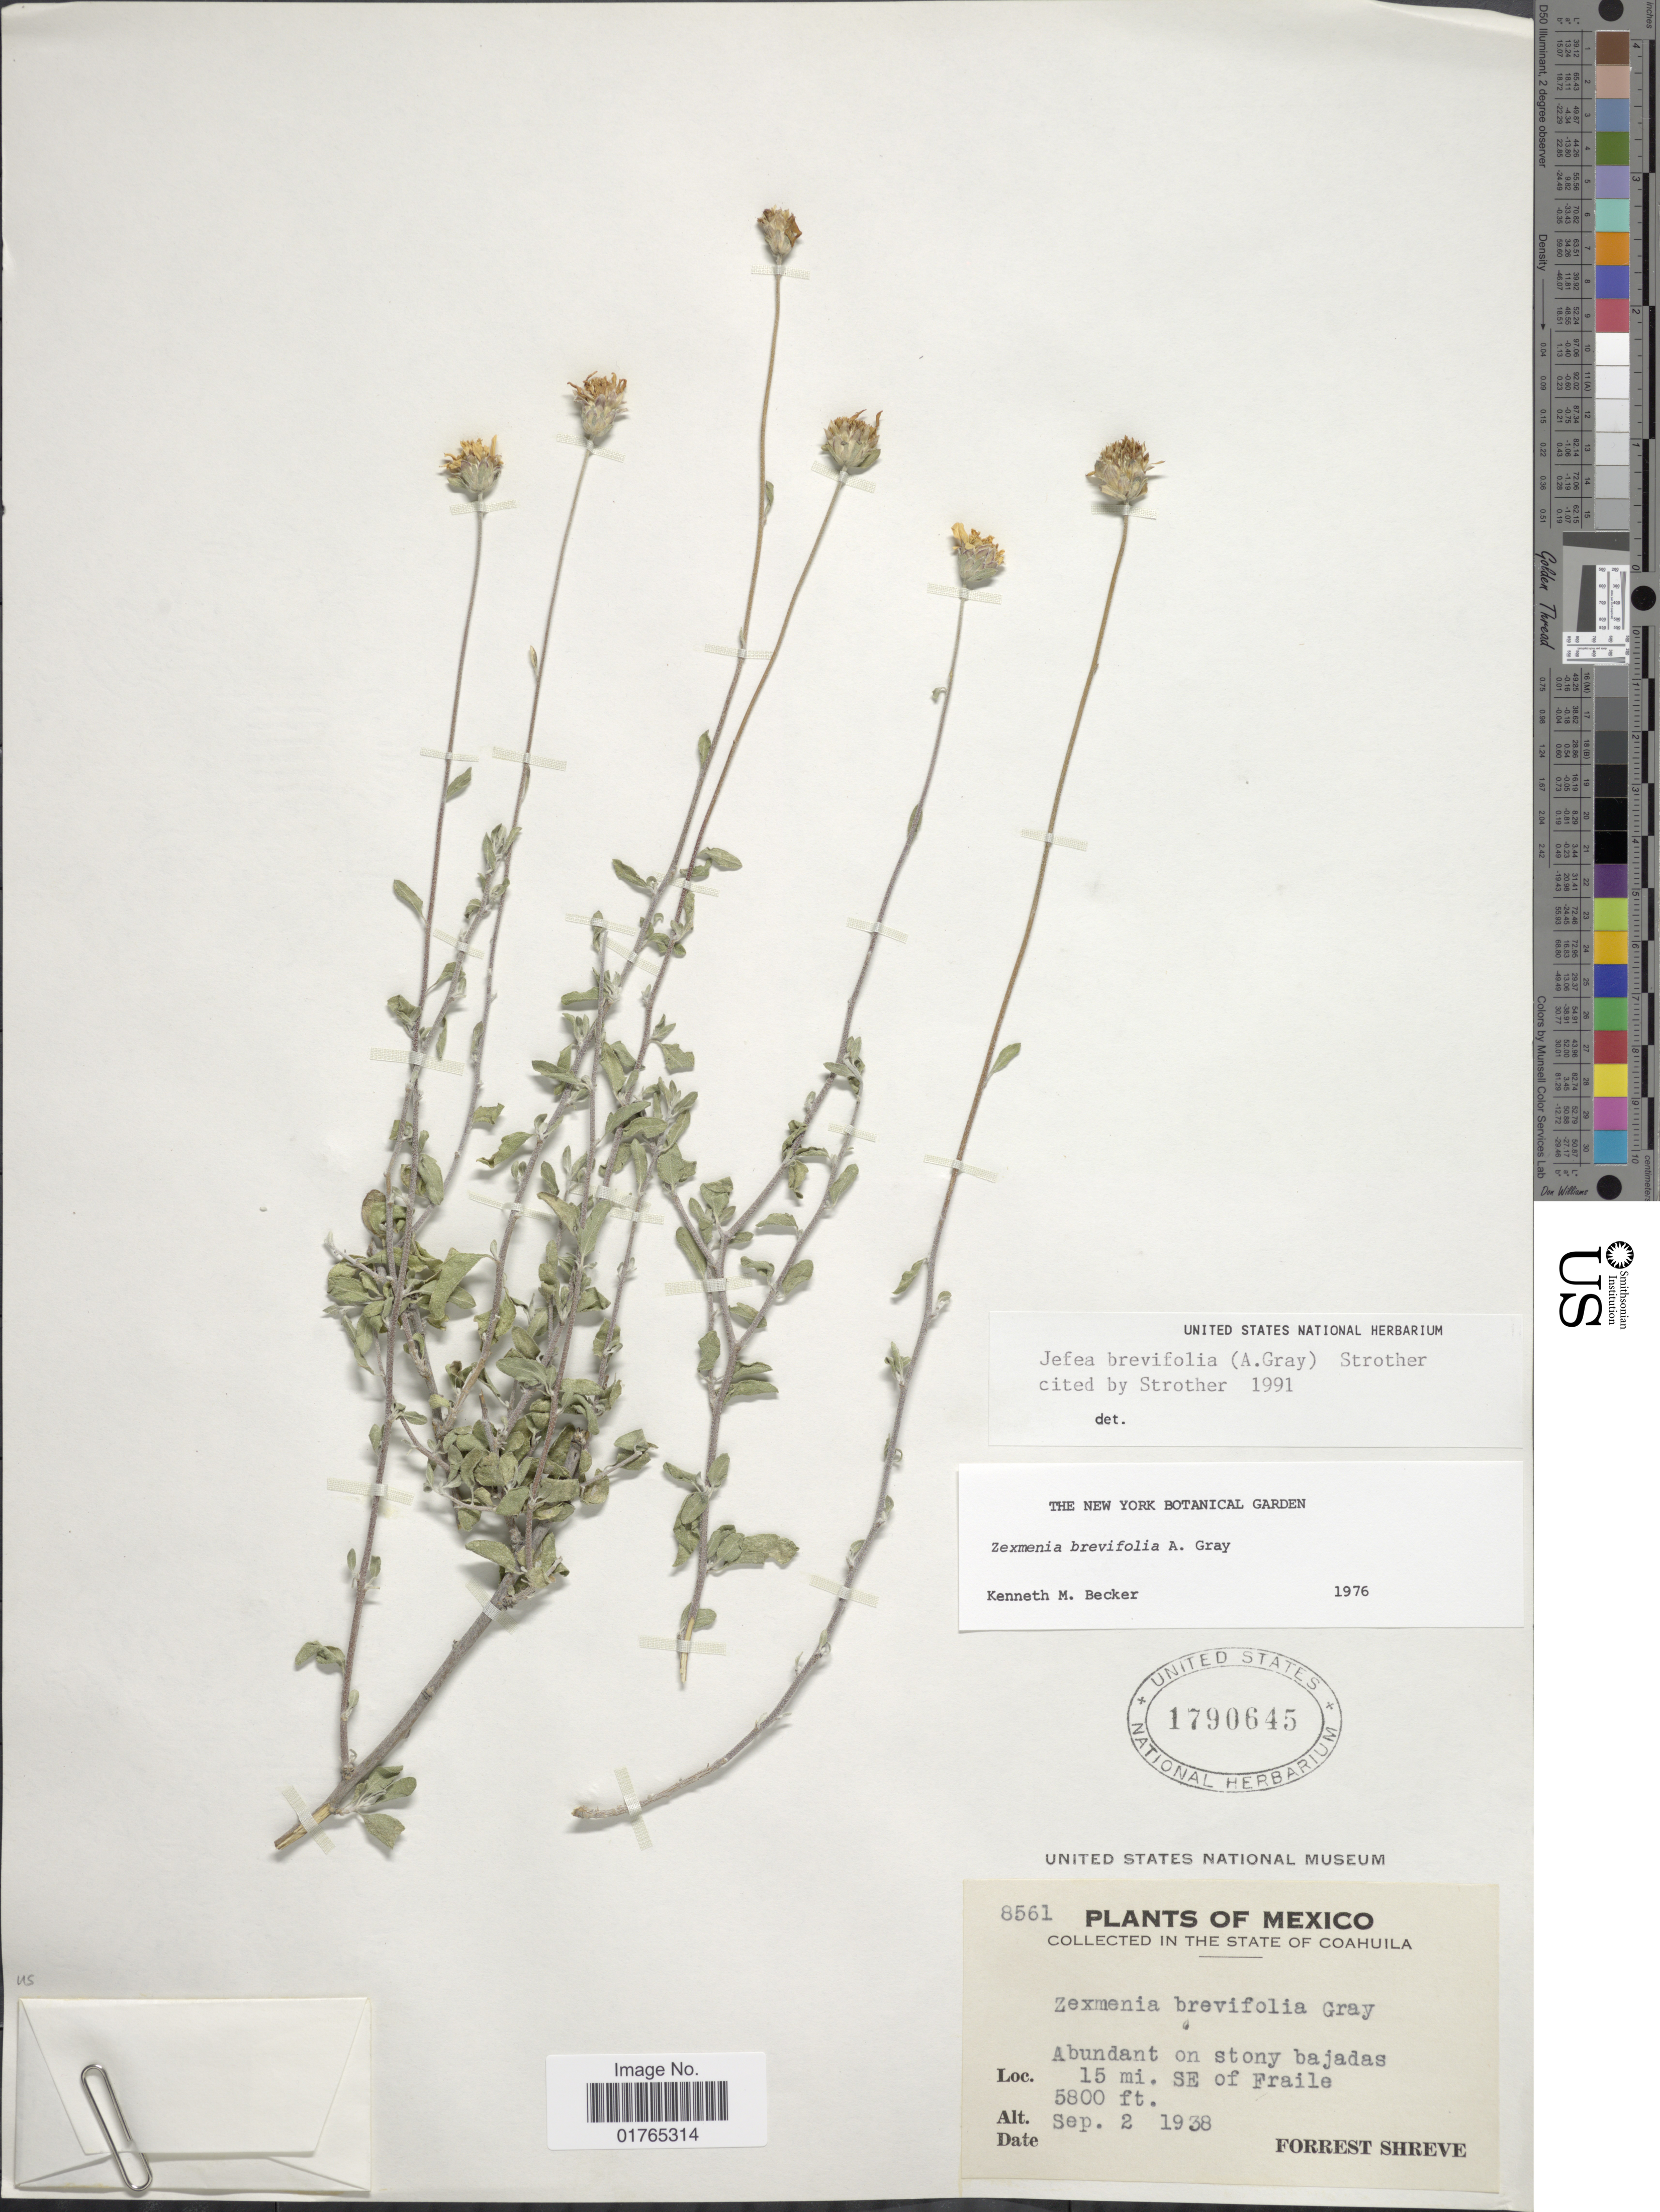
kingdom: Plantae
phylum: Tracheophyta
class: Magnoliopsida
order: Asterales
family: Asteraceae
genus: Jefea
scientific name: Jefea brevifolia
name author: (A. Gray) Strother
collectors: F. Shreve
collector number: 8561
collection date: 1938-09-02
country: Mexico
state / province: Coahuila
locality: Abundant on stony bajadas, 15 mi. SE of Fraile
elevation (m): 1768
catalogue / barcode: US 1790645